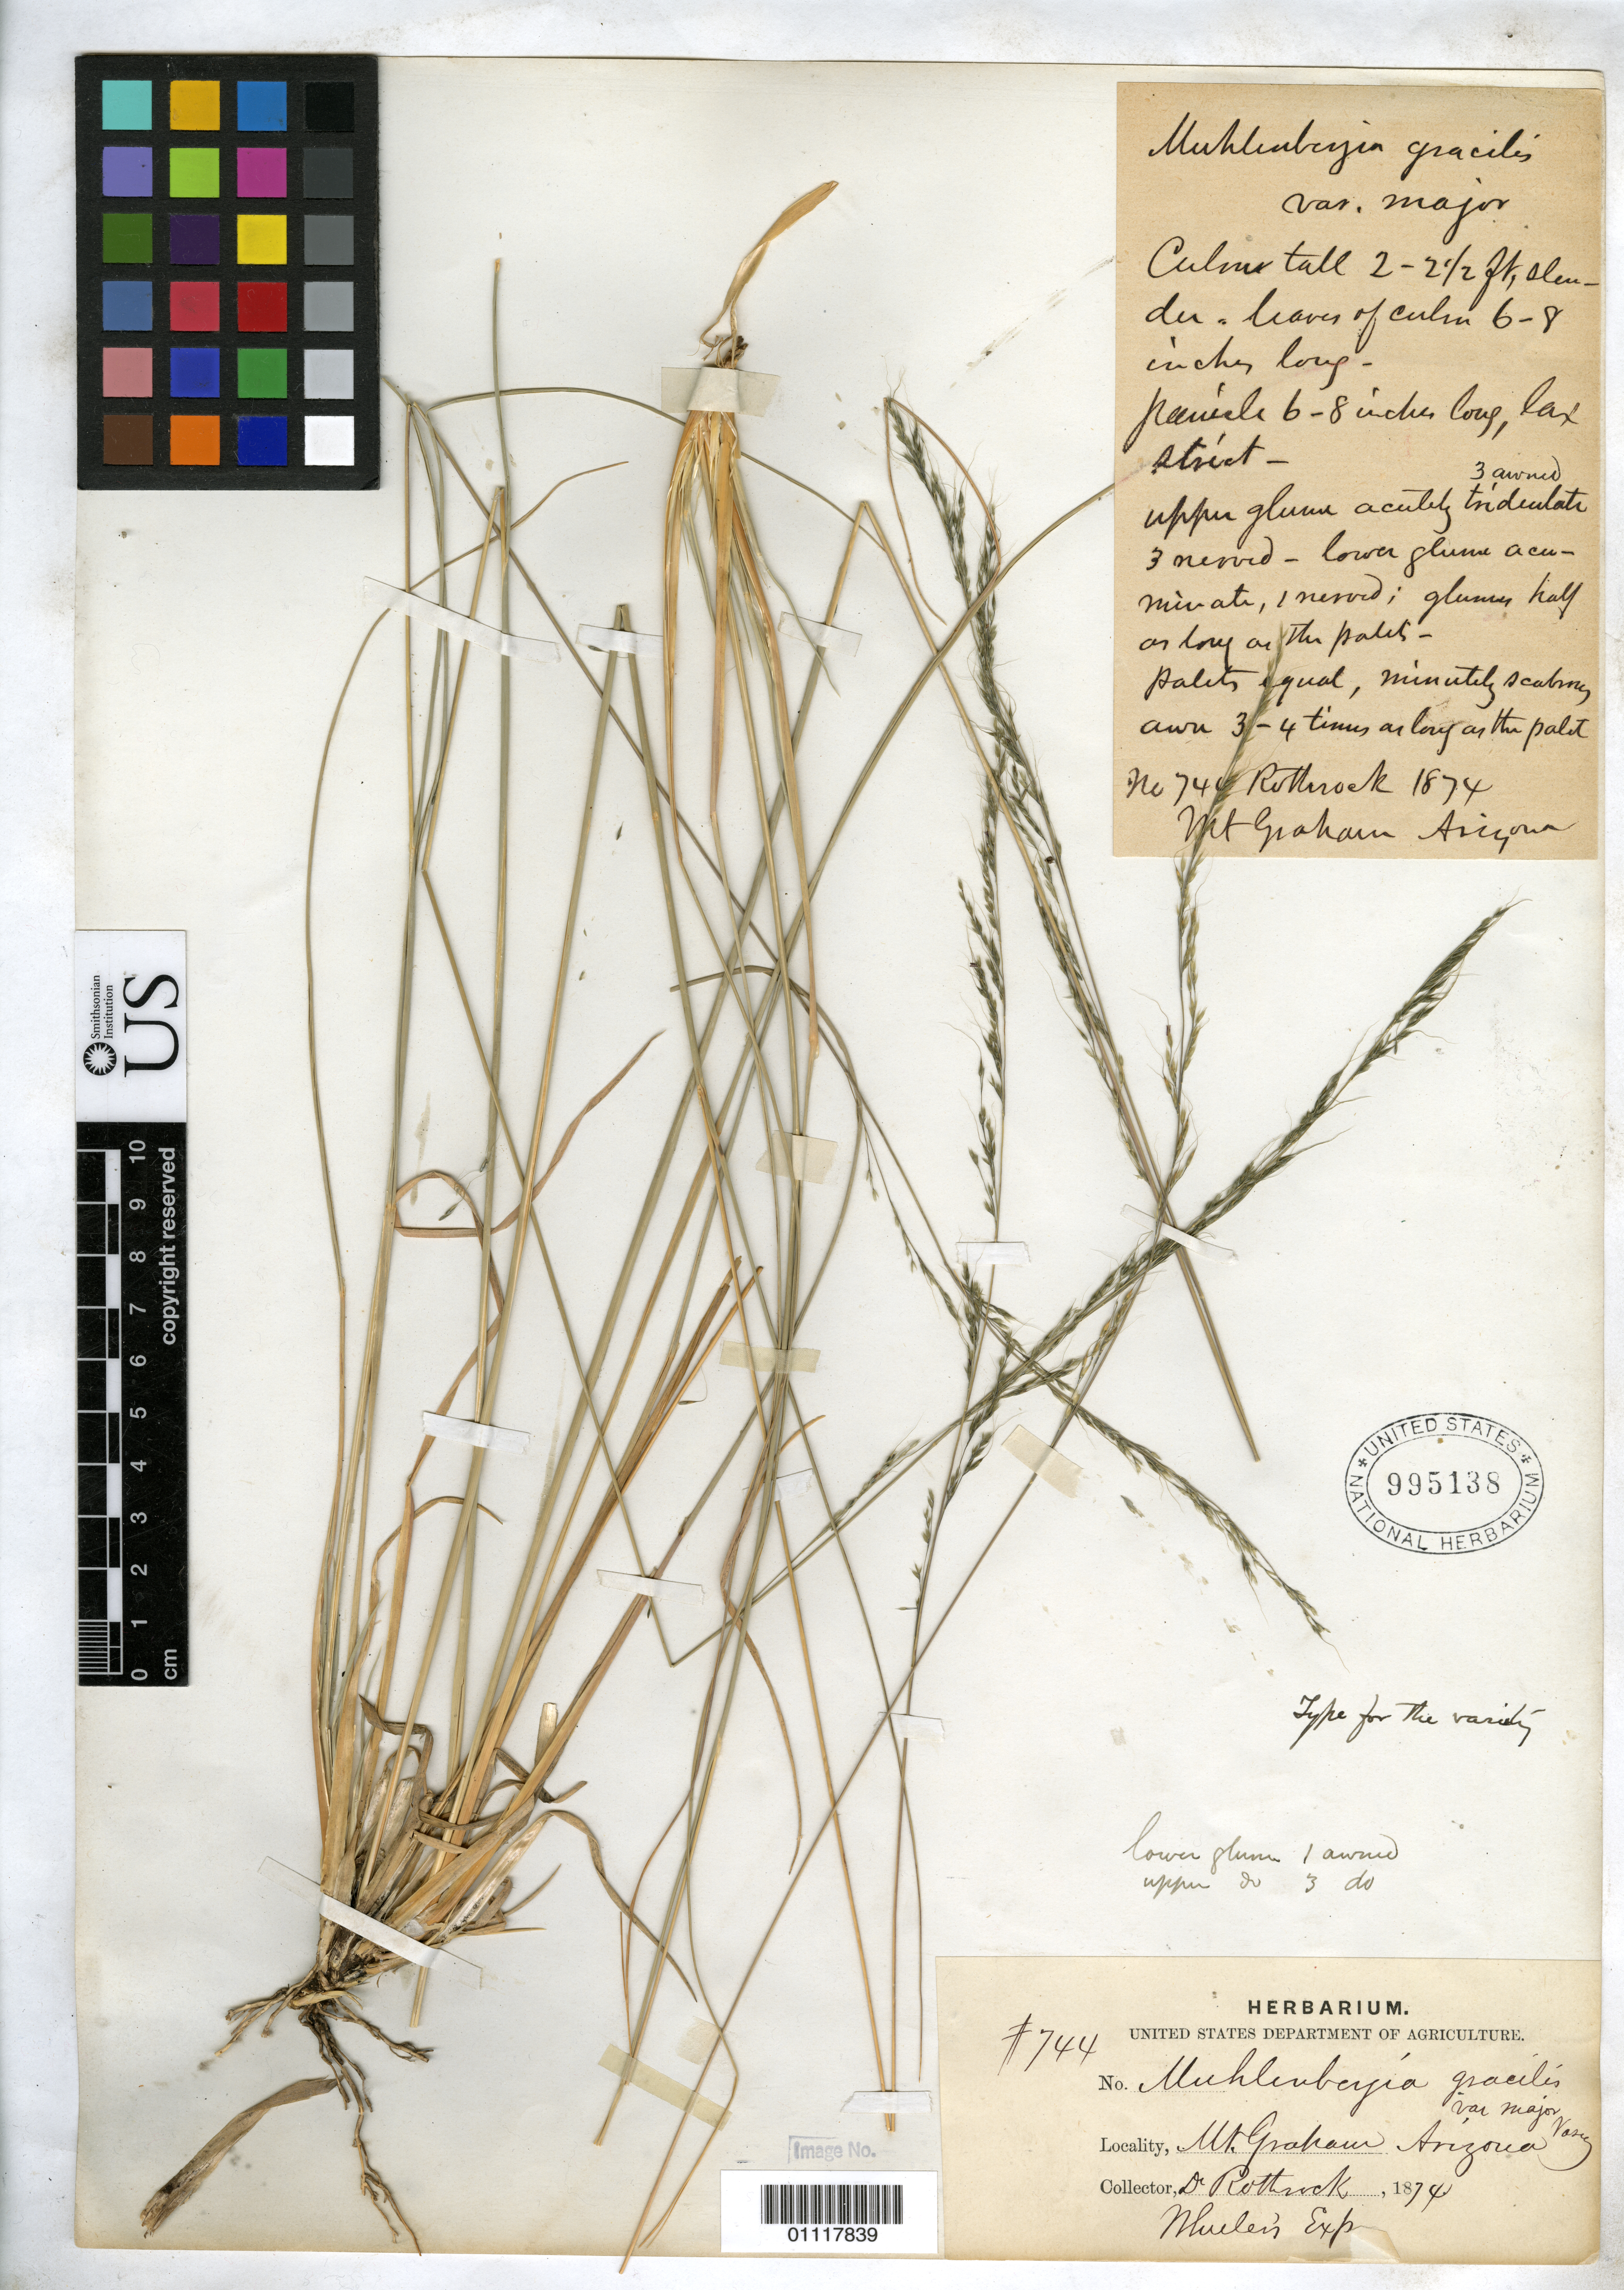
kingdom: Plantae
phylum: Tracheophyta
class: Liliopsida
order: Poales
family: Poaceae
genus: Muhlenbergia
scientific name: Muhlenbergia gracilis var. major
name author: Vasey in G.M. Wheeler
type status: Isotype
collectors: J. T. Rothrock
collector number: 744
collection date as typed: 1874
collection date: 1874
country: United States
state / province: Arizona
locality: Mt. Graham.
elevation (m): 2743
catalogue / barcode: US 995138